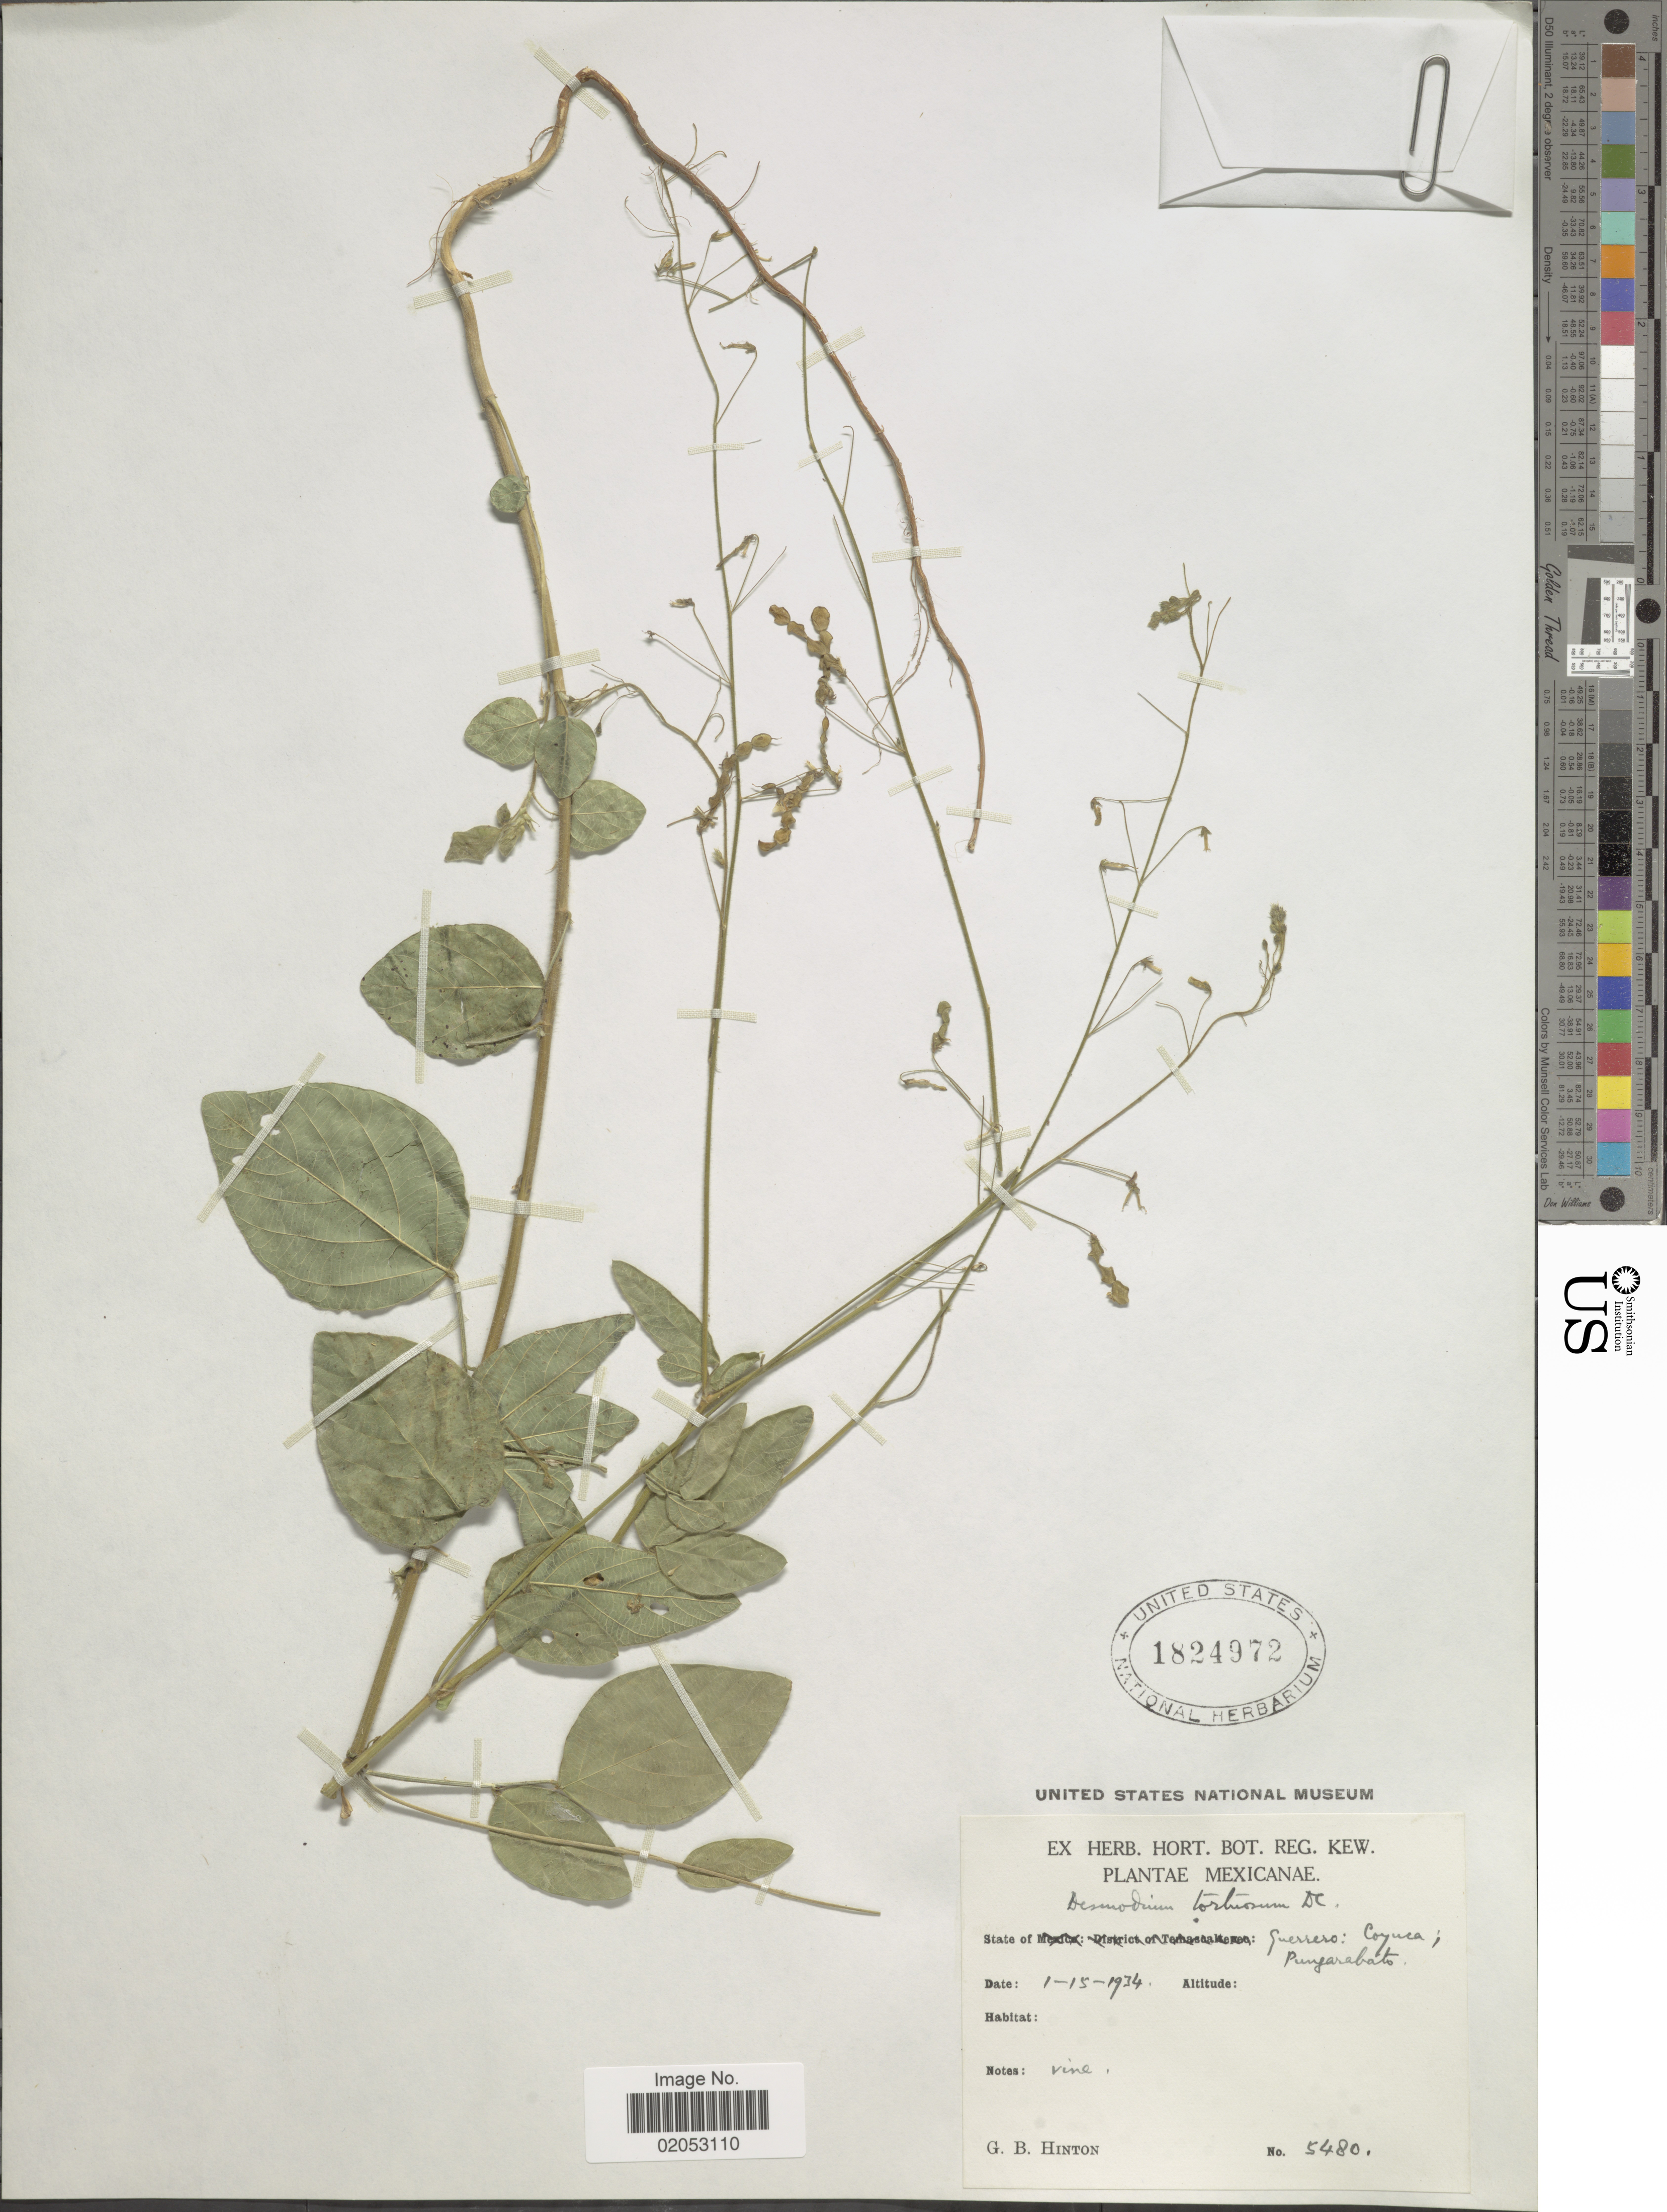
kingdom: Plantae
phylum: Tracheophyta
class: Magnoliopsida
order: Fabales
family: Fabaceae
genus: Desmodium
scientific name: Desmodium tortuosum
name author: (Sw.) DC.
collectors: G. B. Hinton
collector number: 5480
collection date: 1934-01-15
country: Mexico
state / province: Guerrero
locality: State of Guerrero: Coyuca; Pungarabato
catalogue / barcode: US 1824972